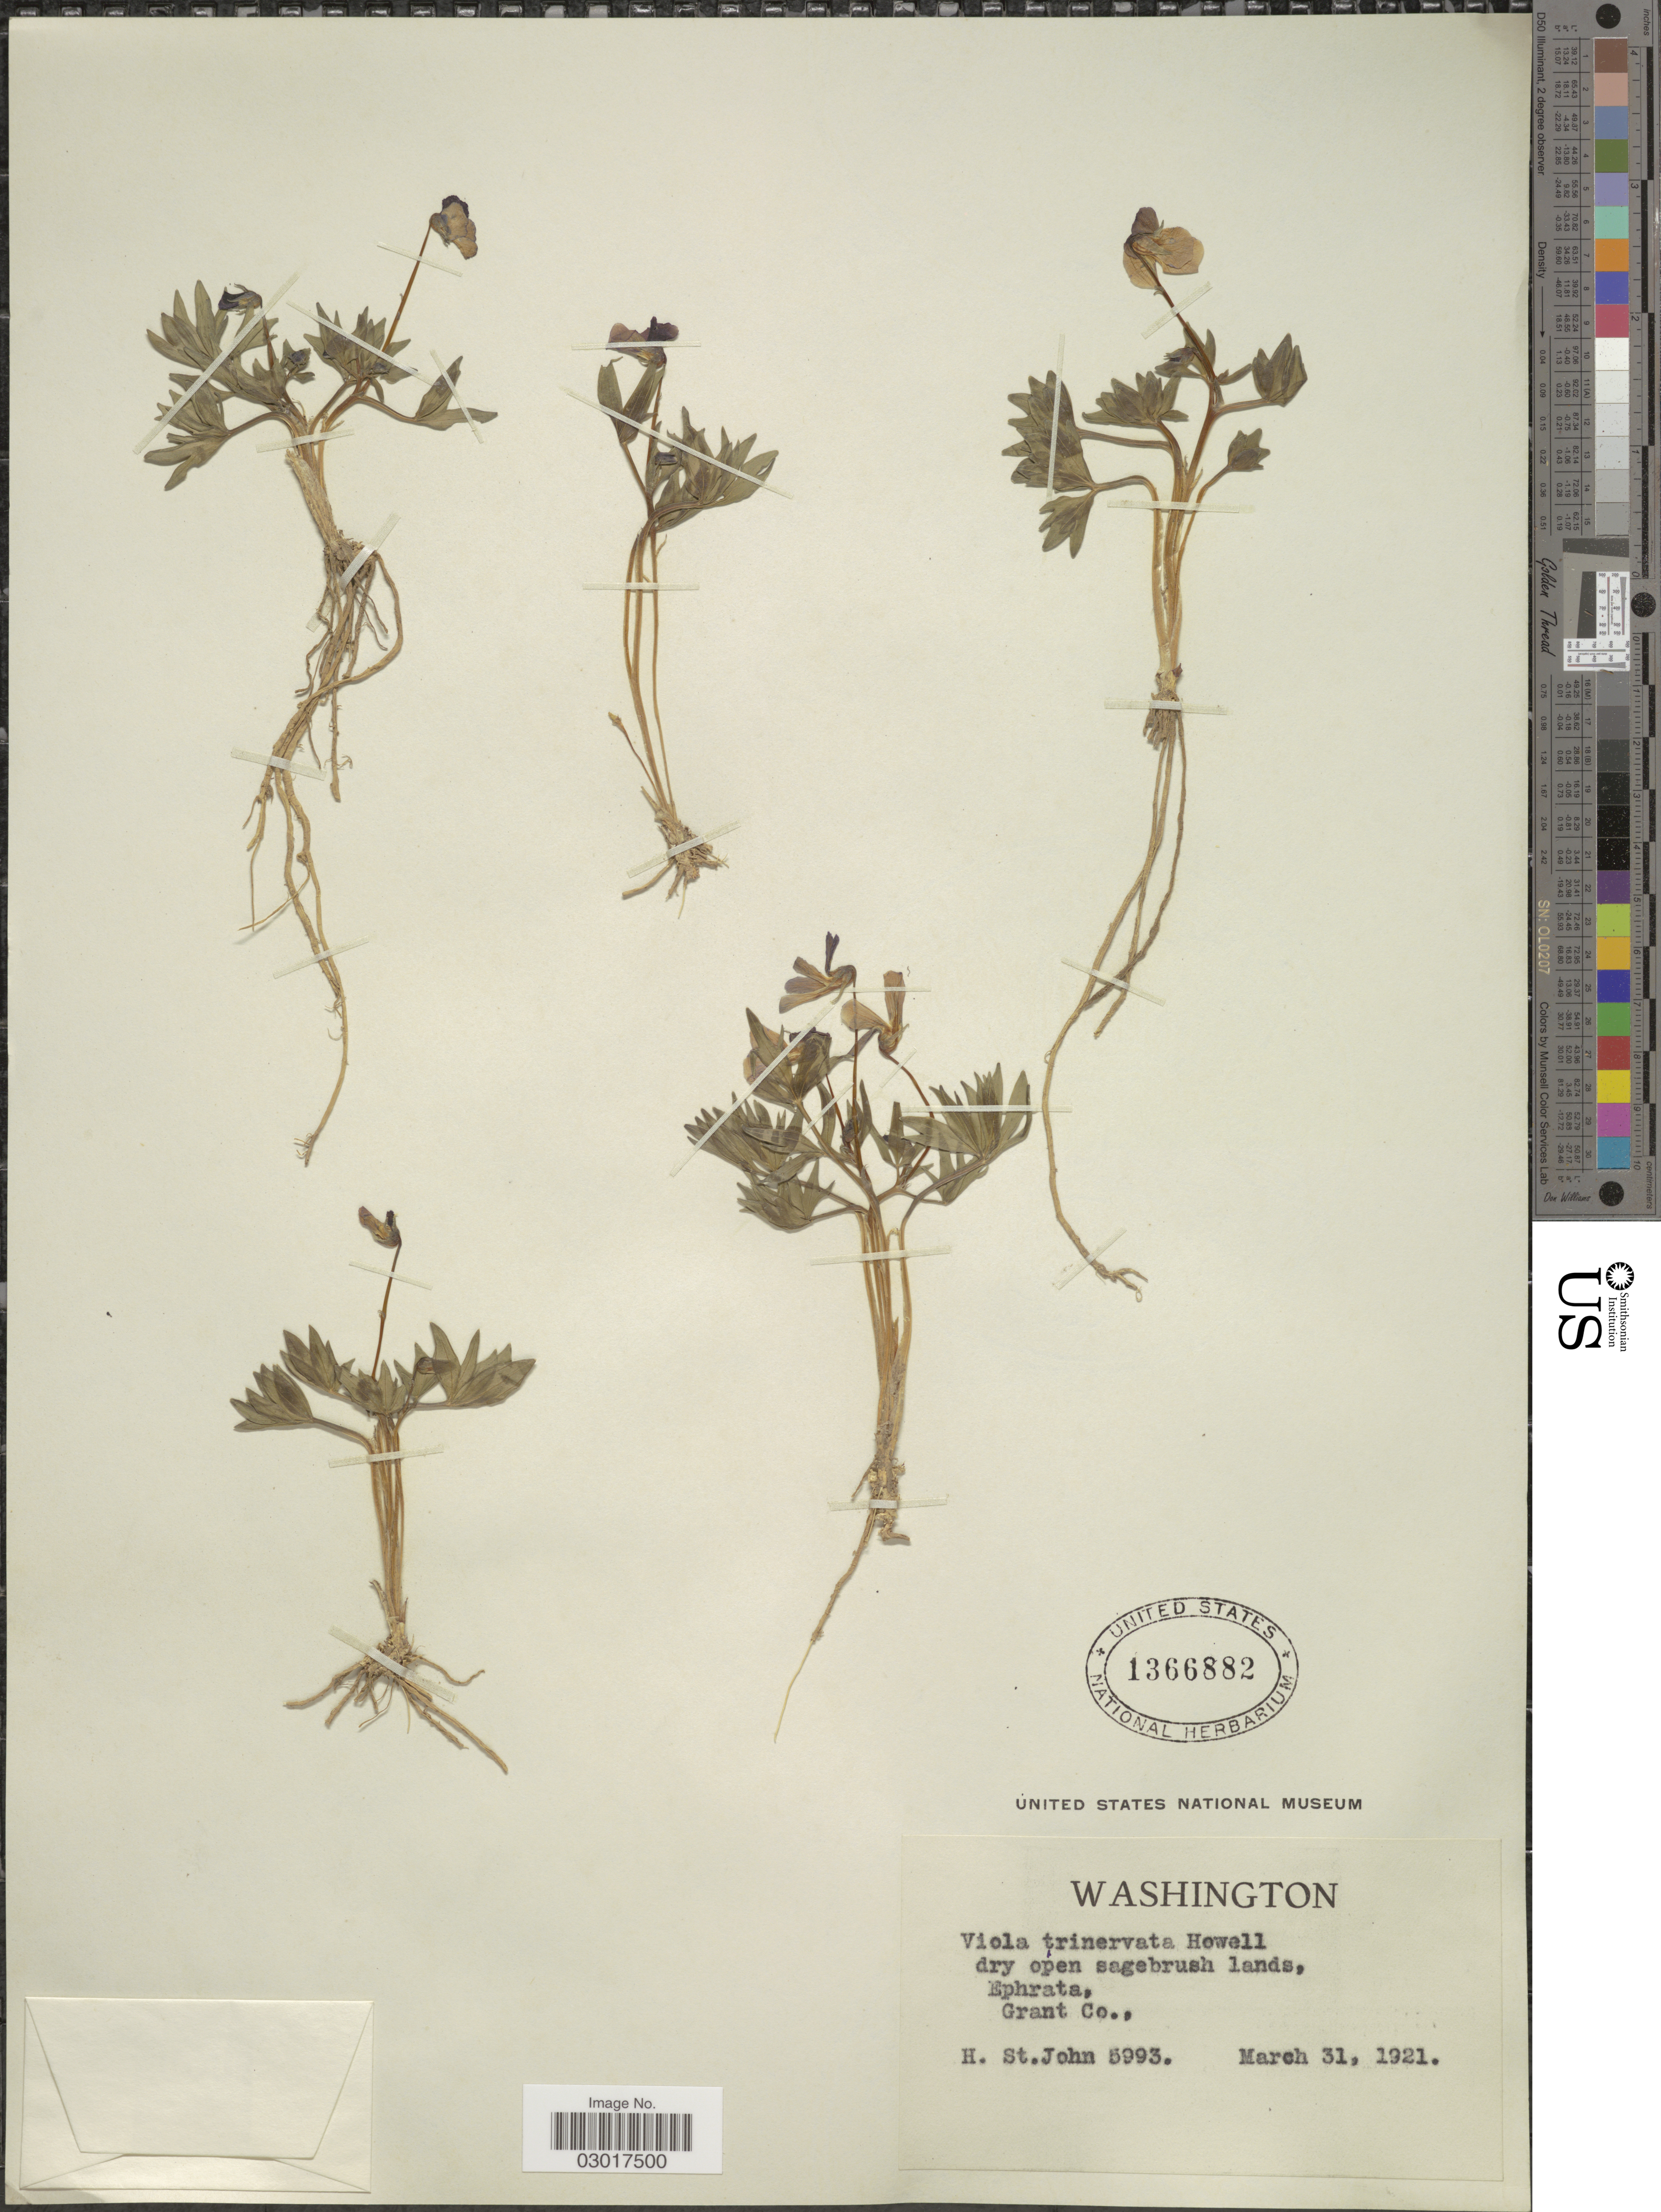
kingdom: Plantae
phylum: Tracheophyta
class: Magnoliopsida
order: Malpighiales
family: Violaceae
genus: Viola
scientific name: Viola trinervata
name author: (J.T. Howell) J.T. Howell ex A. Gray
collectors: H. St. John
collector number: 5993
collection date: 1921-03-31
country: United States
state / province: Washington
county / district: Grant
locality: Ephrata, Grant Co.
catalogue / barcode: US 1366882